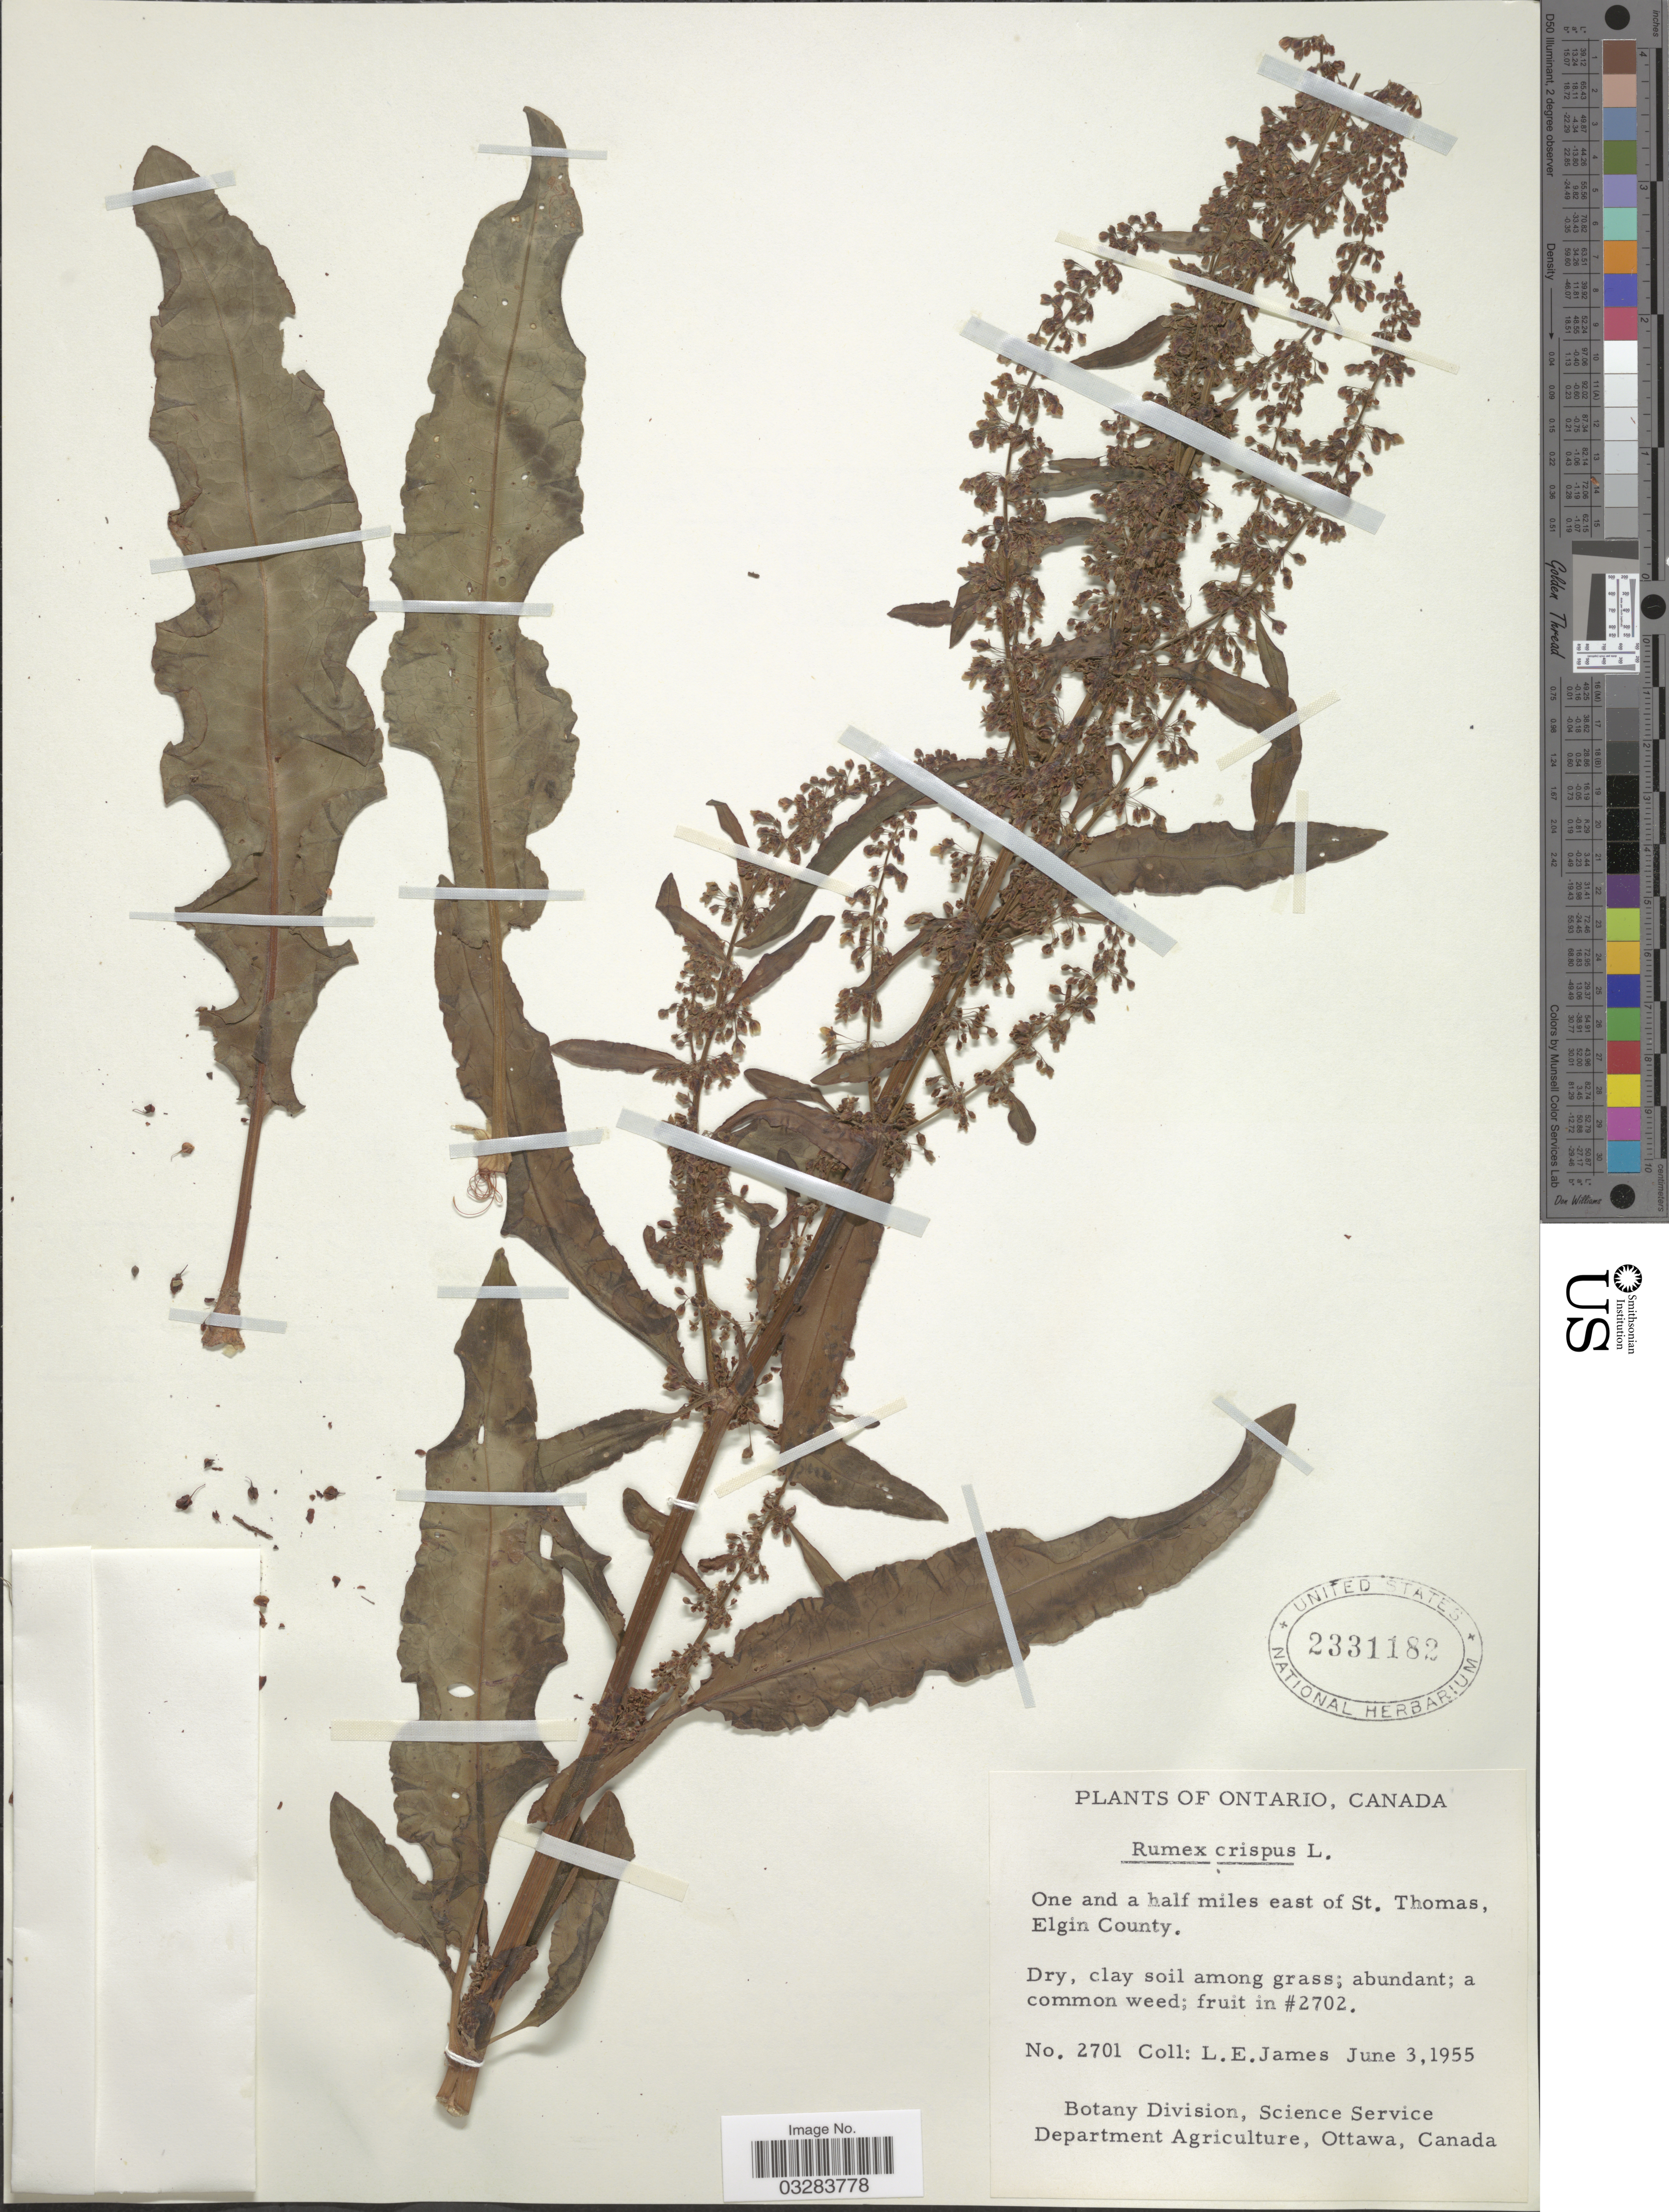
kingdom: Plantae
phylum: Tracheophyta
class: Magnoliopsida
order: Caryophyllales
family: Polygonaceae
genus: Rumex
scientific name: Rumex crispus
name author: L.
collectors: L. E. James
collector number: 2701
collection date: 1955-06-03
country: Canada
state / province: Ontario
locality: One and a half miles east of St. Thomas, Elgin County.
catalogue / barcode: US 2331182